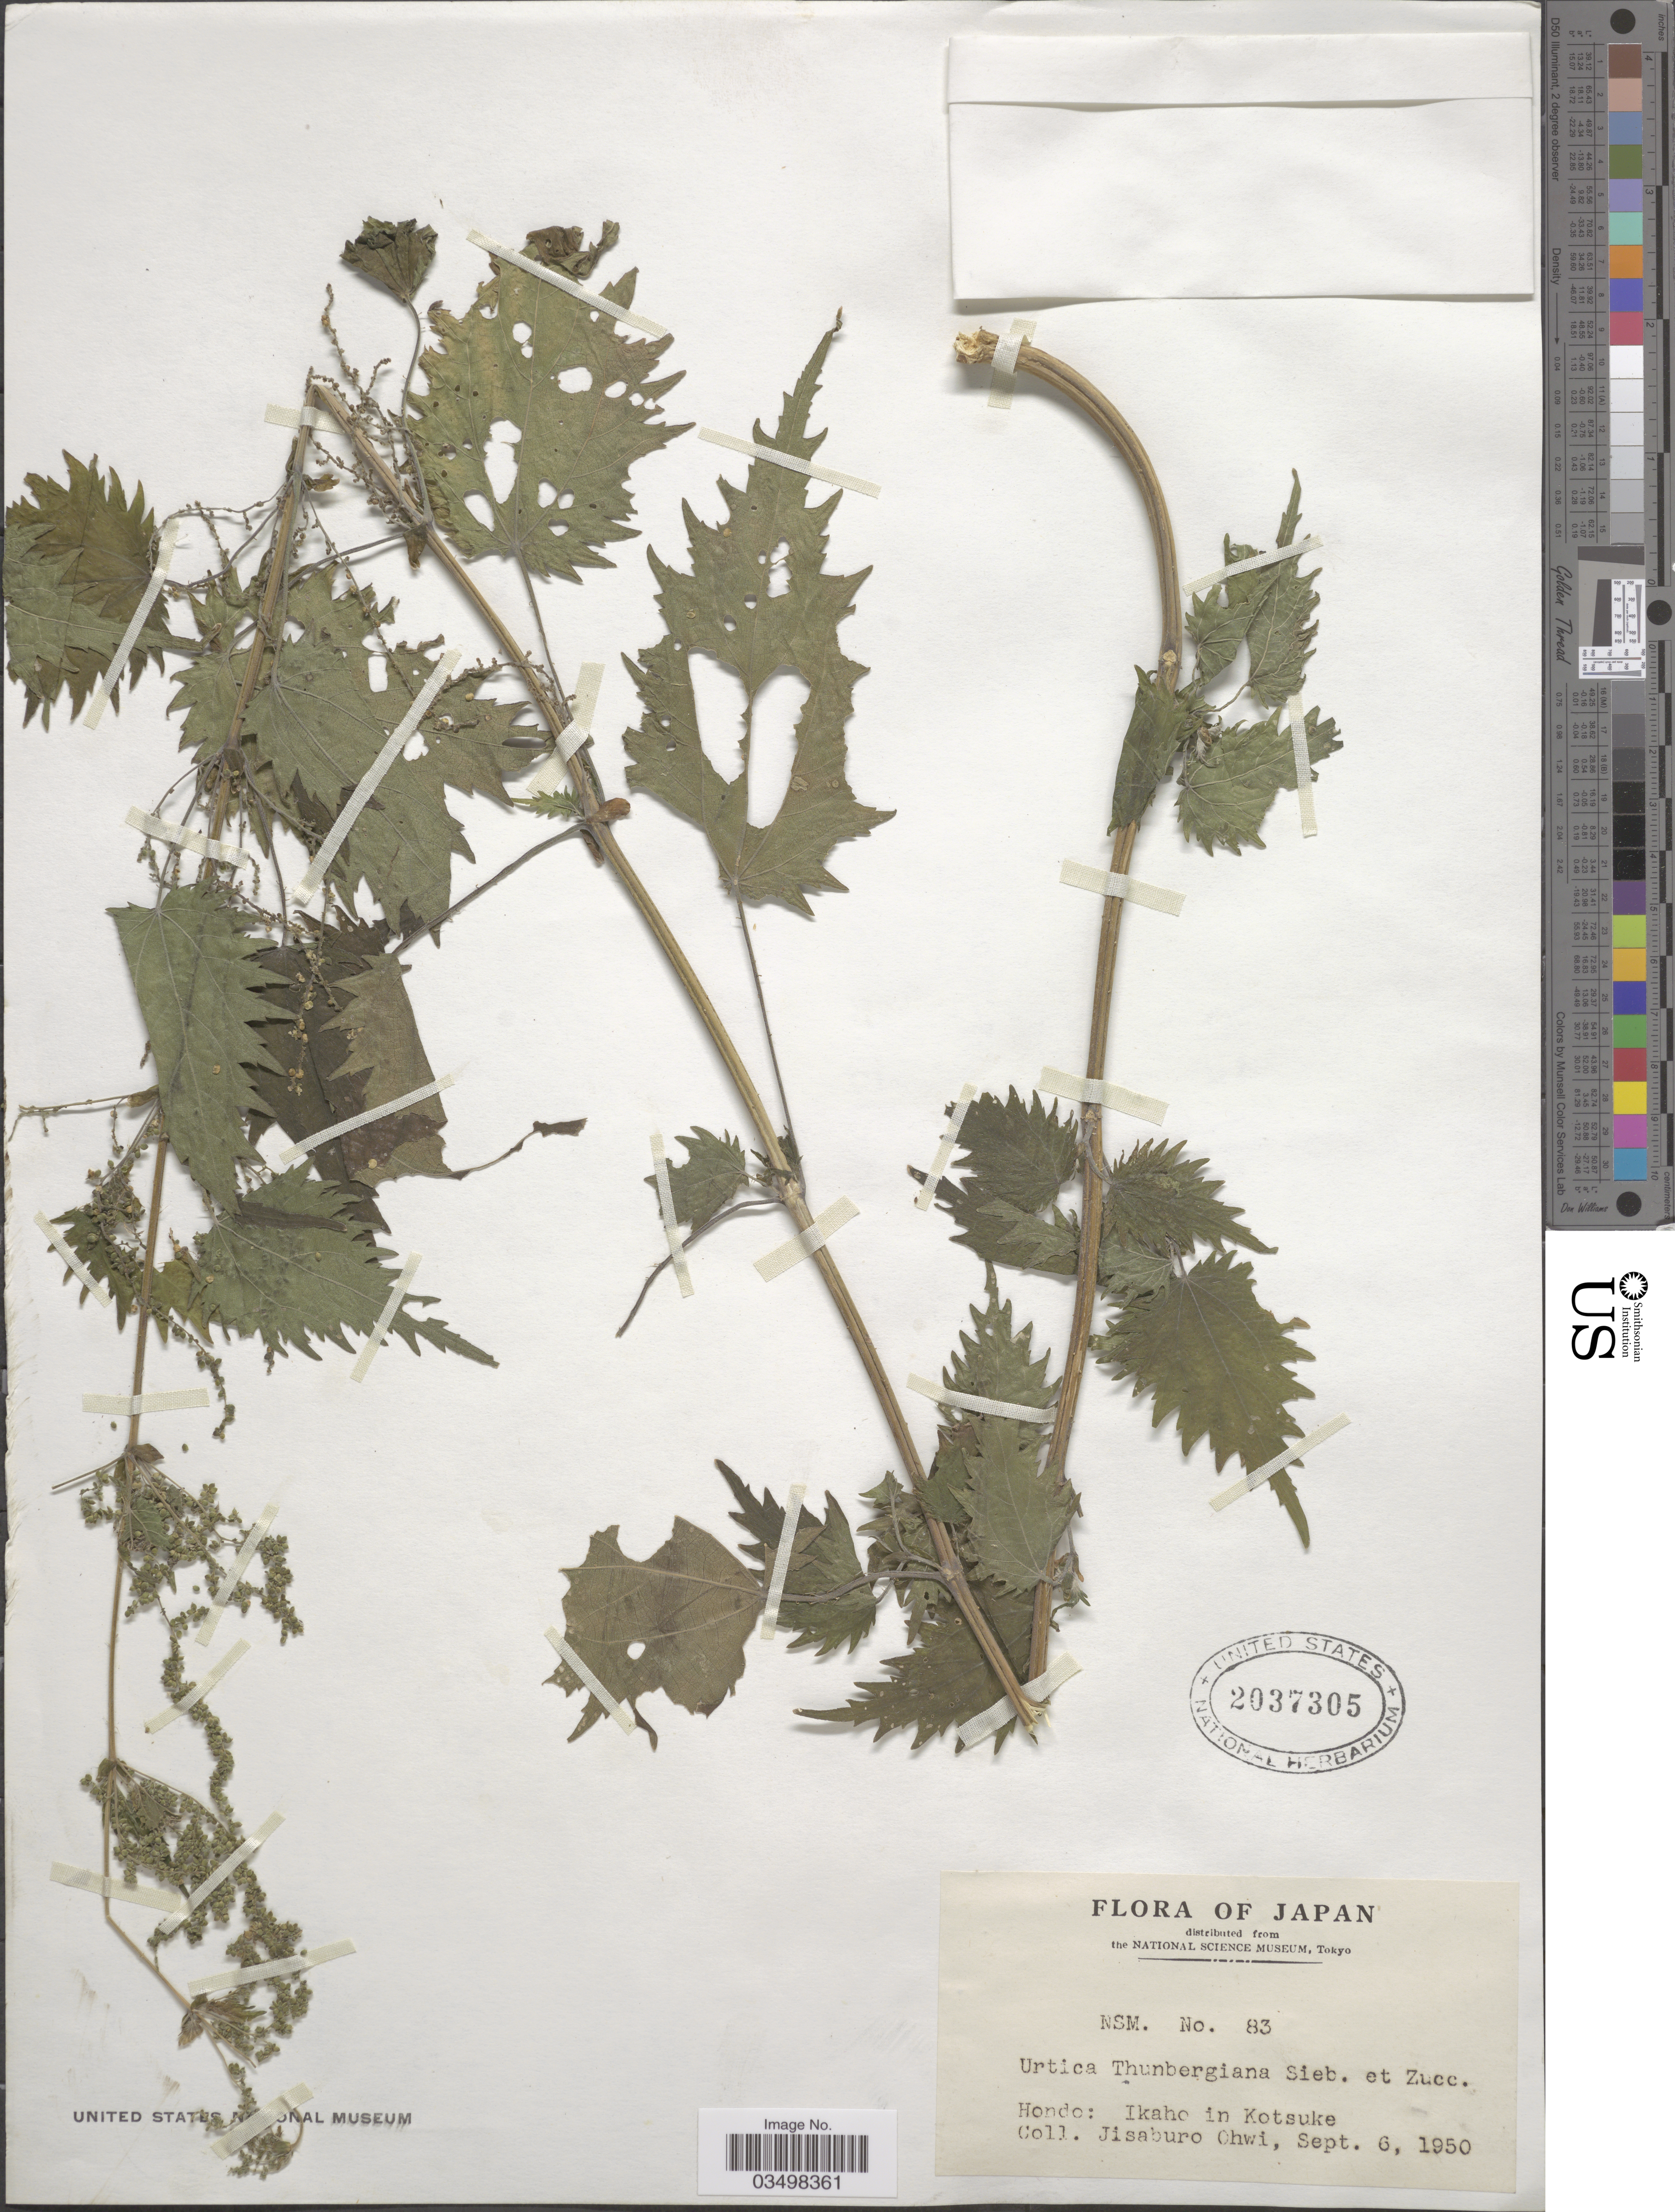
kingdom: Plantae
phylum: Tracheophyta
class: Magnoliopsida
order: Rosales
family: Urticaceae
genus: Urtica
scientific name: Urtica thunbergiana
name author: Siebold & Zucc.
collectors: J. Ohwi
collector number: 83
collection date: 1950-09-06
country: Japan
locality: Hondo: Ikaho in Kotsuke.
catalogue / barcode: US 2037305